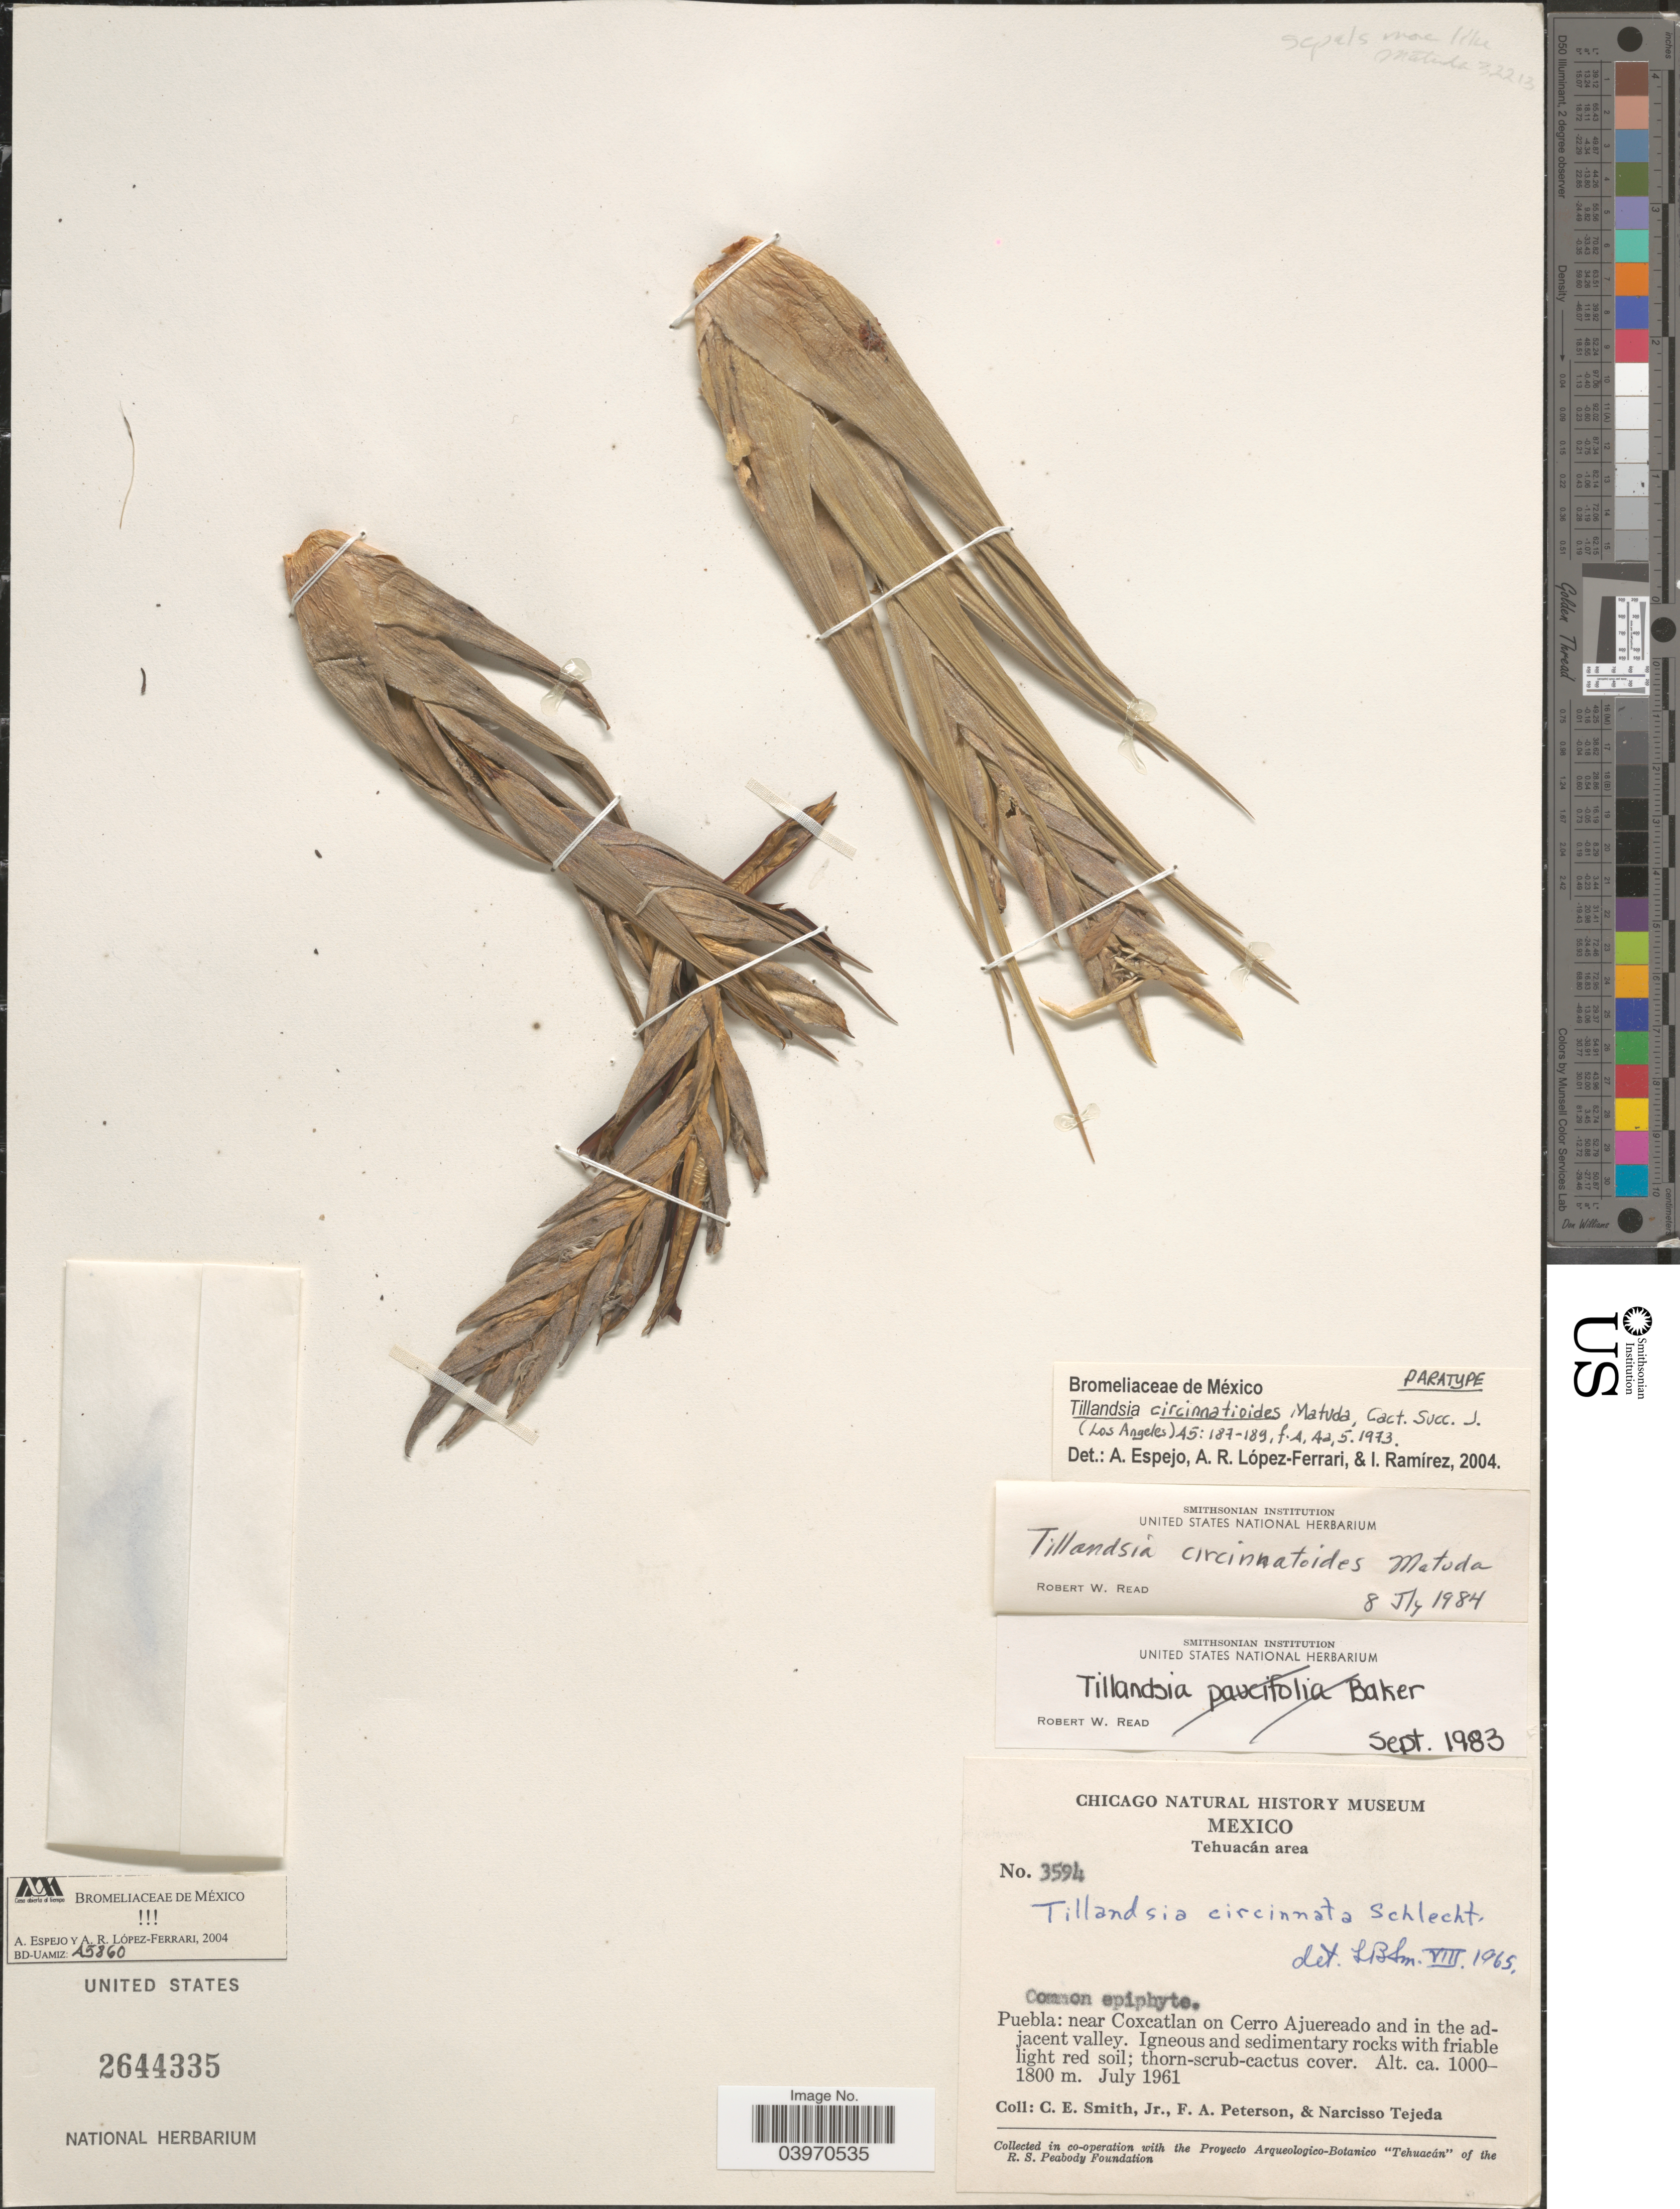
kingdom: Plantae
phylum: Tracheophyta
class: Liliopsida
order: Poales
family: Bromeliaceae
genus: Tillandsia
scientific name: Tillandsia circinnatoides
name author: Matuda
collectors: C. E. Smith Jr., F. A. Peterson & N. Tejeda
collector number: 3594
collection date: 1961-07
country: Mexico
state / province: Puebla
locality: Tehuacán area. Near Coxcatlan on Cerro Ajuereado and in the adjacent valley.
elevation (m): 1000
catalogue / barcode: US 2644335